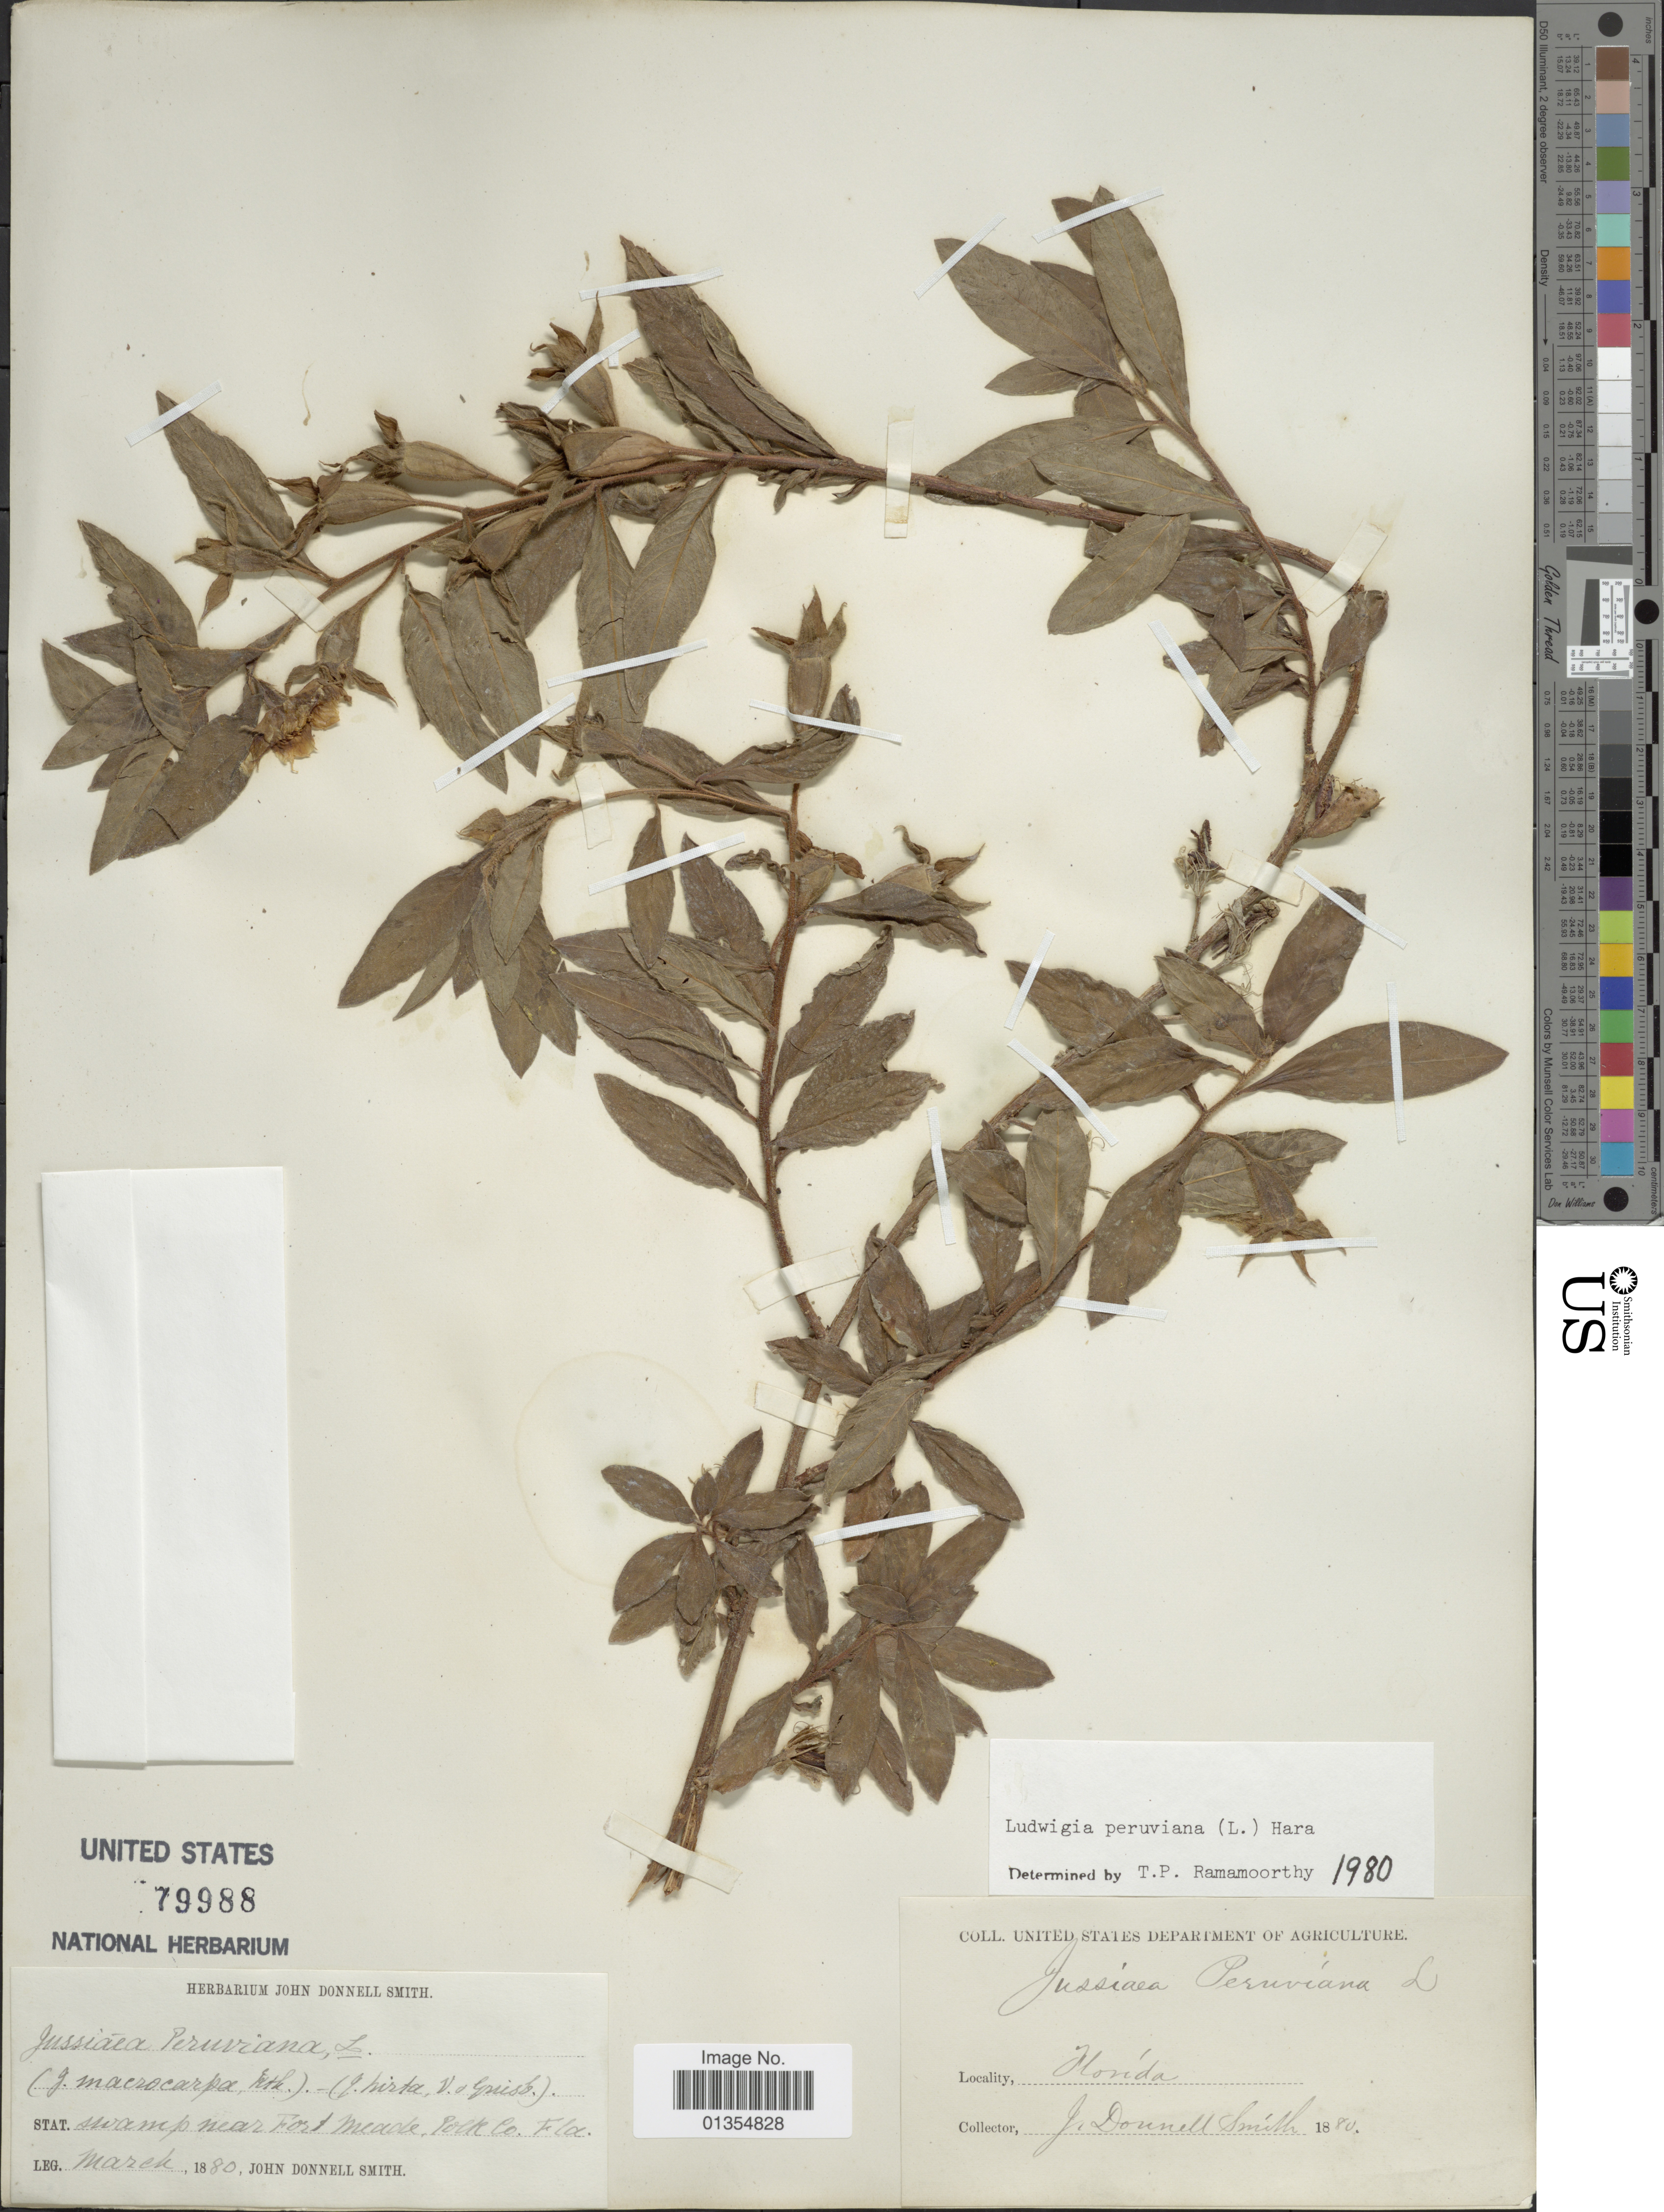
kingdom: Plantae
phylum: Tracheophyta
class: Magnoliopsida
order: Myrtales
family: Onagraceae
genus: Ludwigia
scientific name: Ludwigia peruviana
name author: (L.) H. Hara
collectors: J. Donnell Smith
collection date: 1880-03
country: United States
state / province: Florida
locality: Swamp near Fort Meade, Polk Co.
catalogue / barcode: US 79988